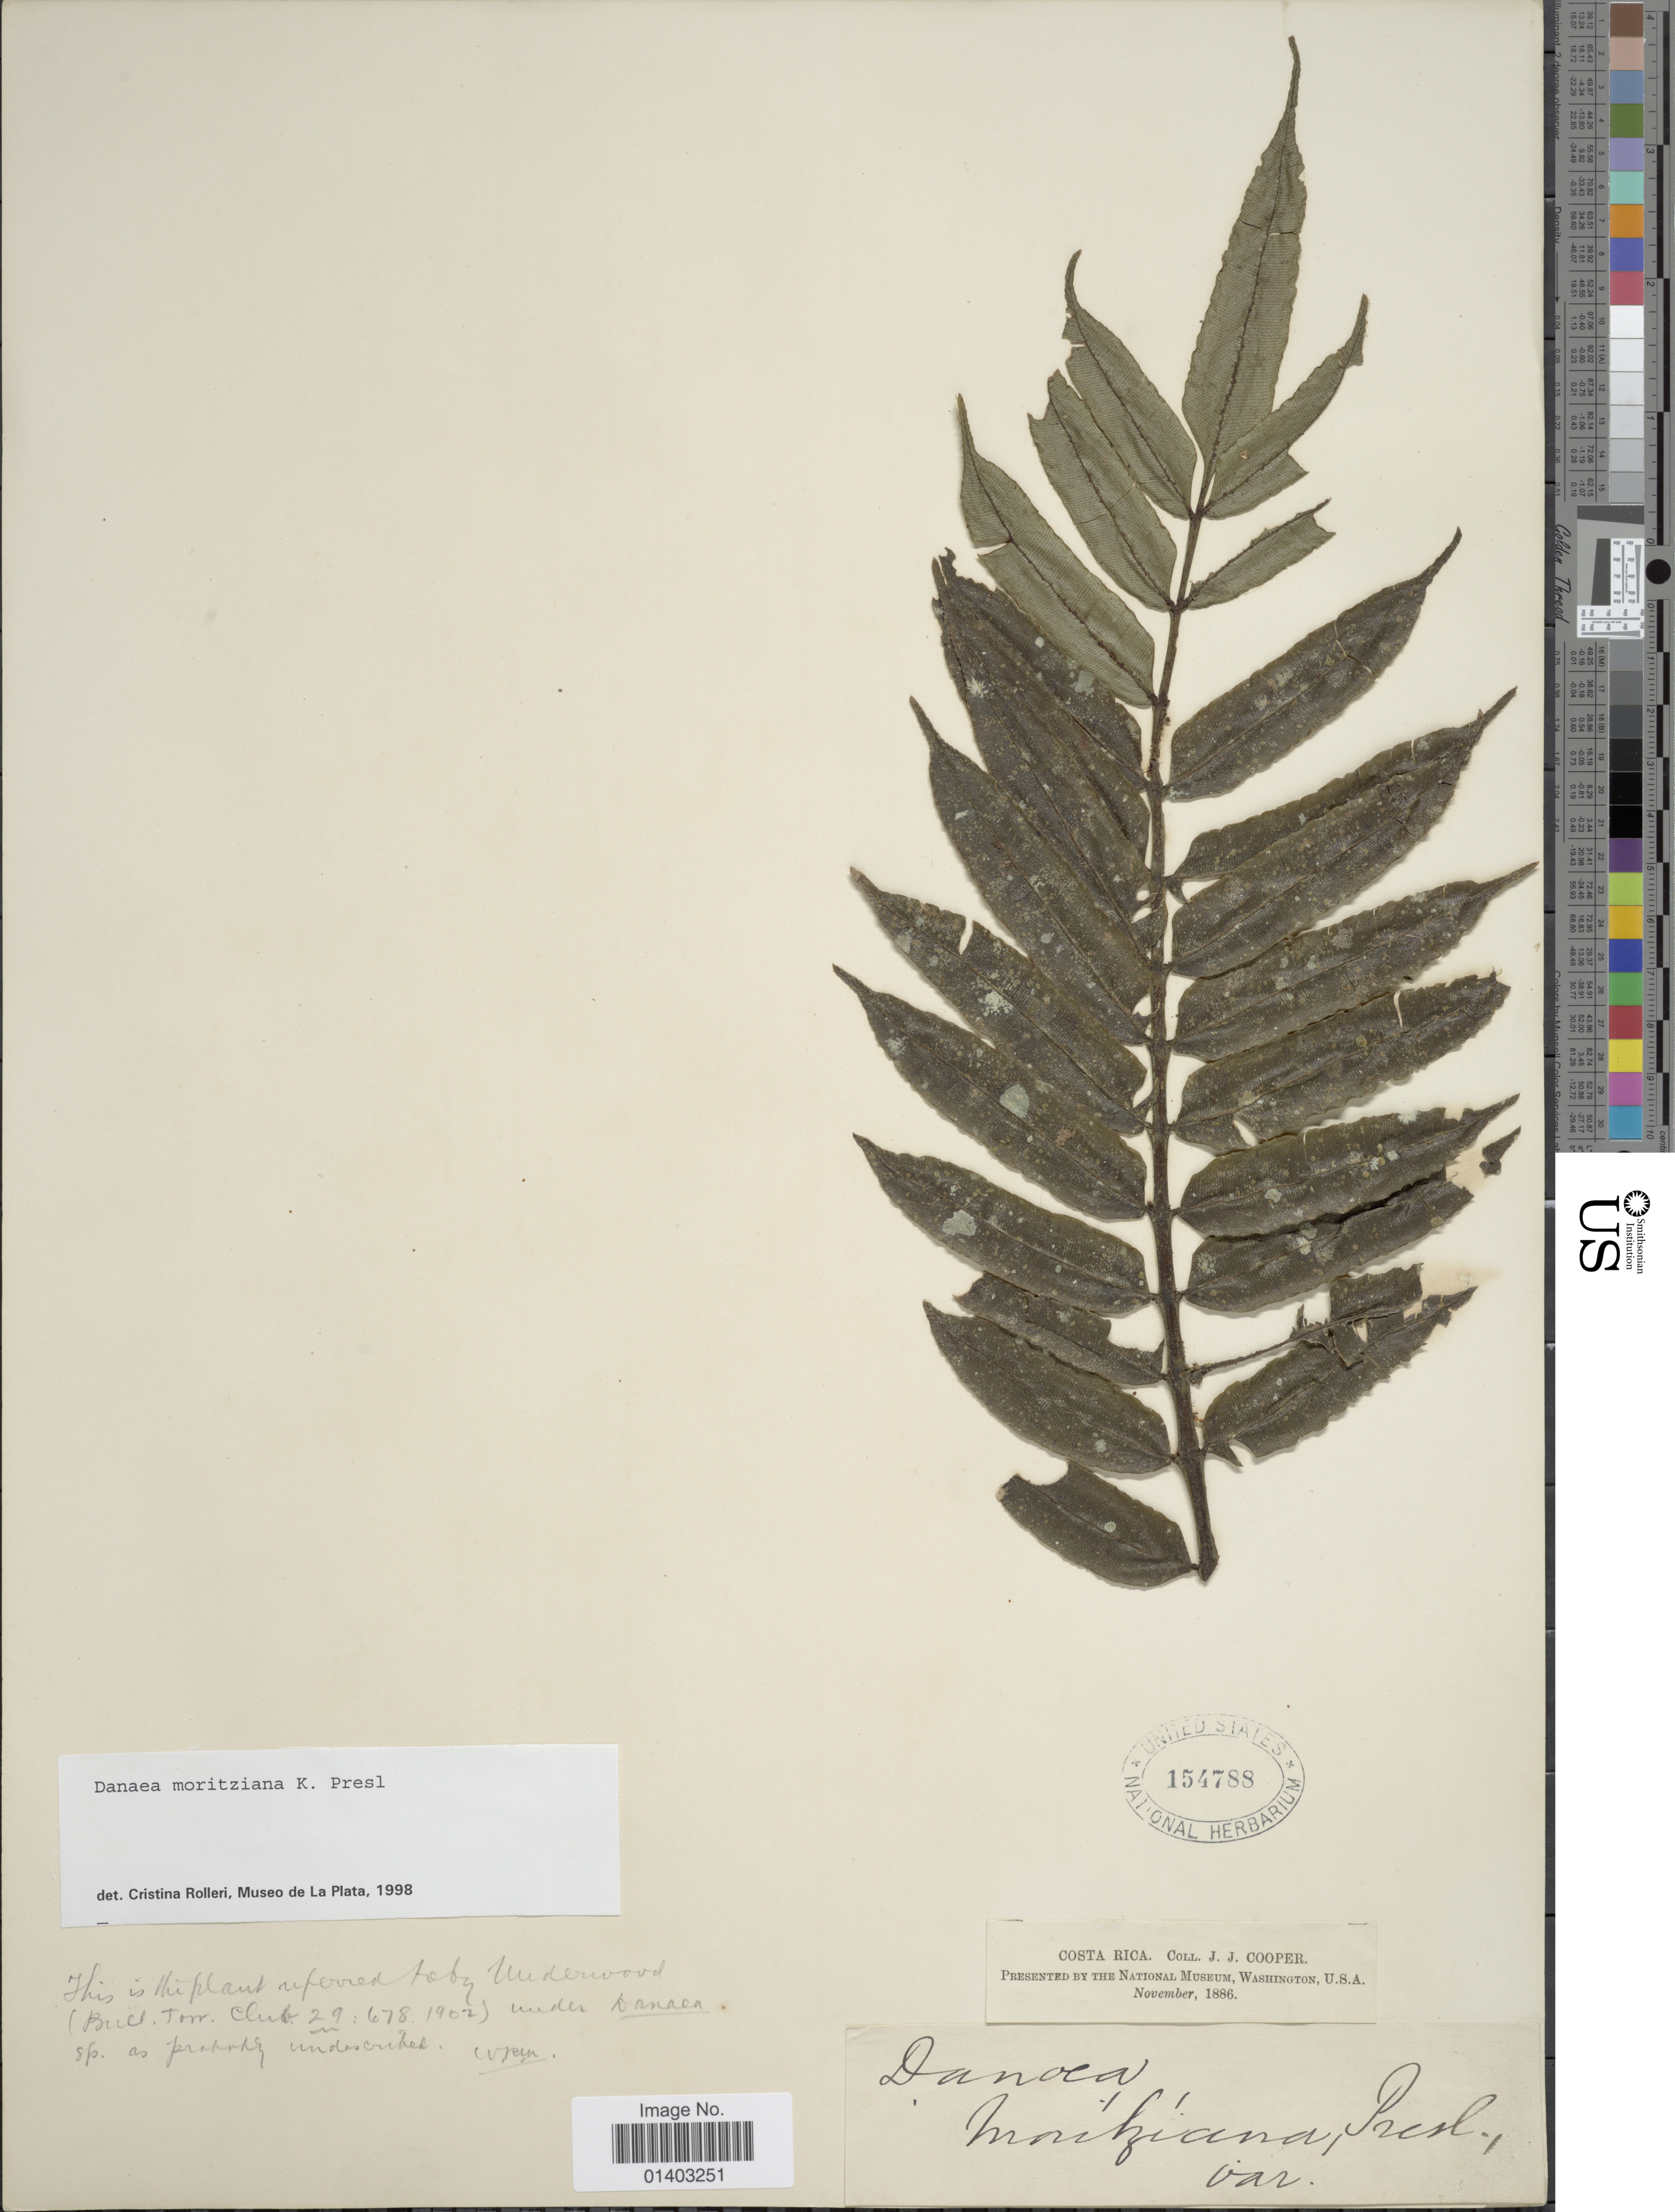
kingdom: Plantae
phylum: Tracheophyta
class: Polypodiopsida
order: Marattiales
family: Marattiaceae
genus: Danaea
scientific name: Danaea moritziana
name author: C. Presl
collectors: J. J. Cooper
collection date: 1886-11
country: Costa Rica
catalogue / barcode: US 154788